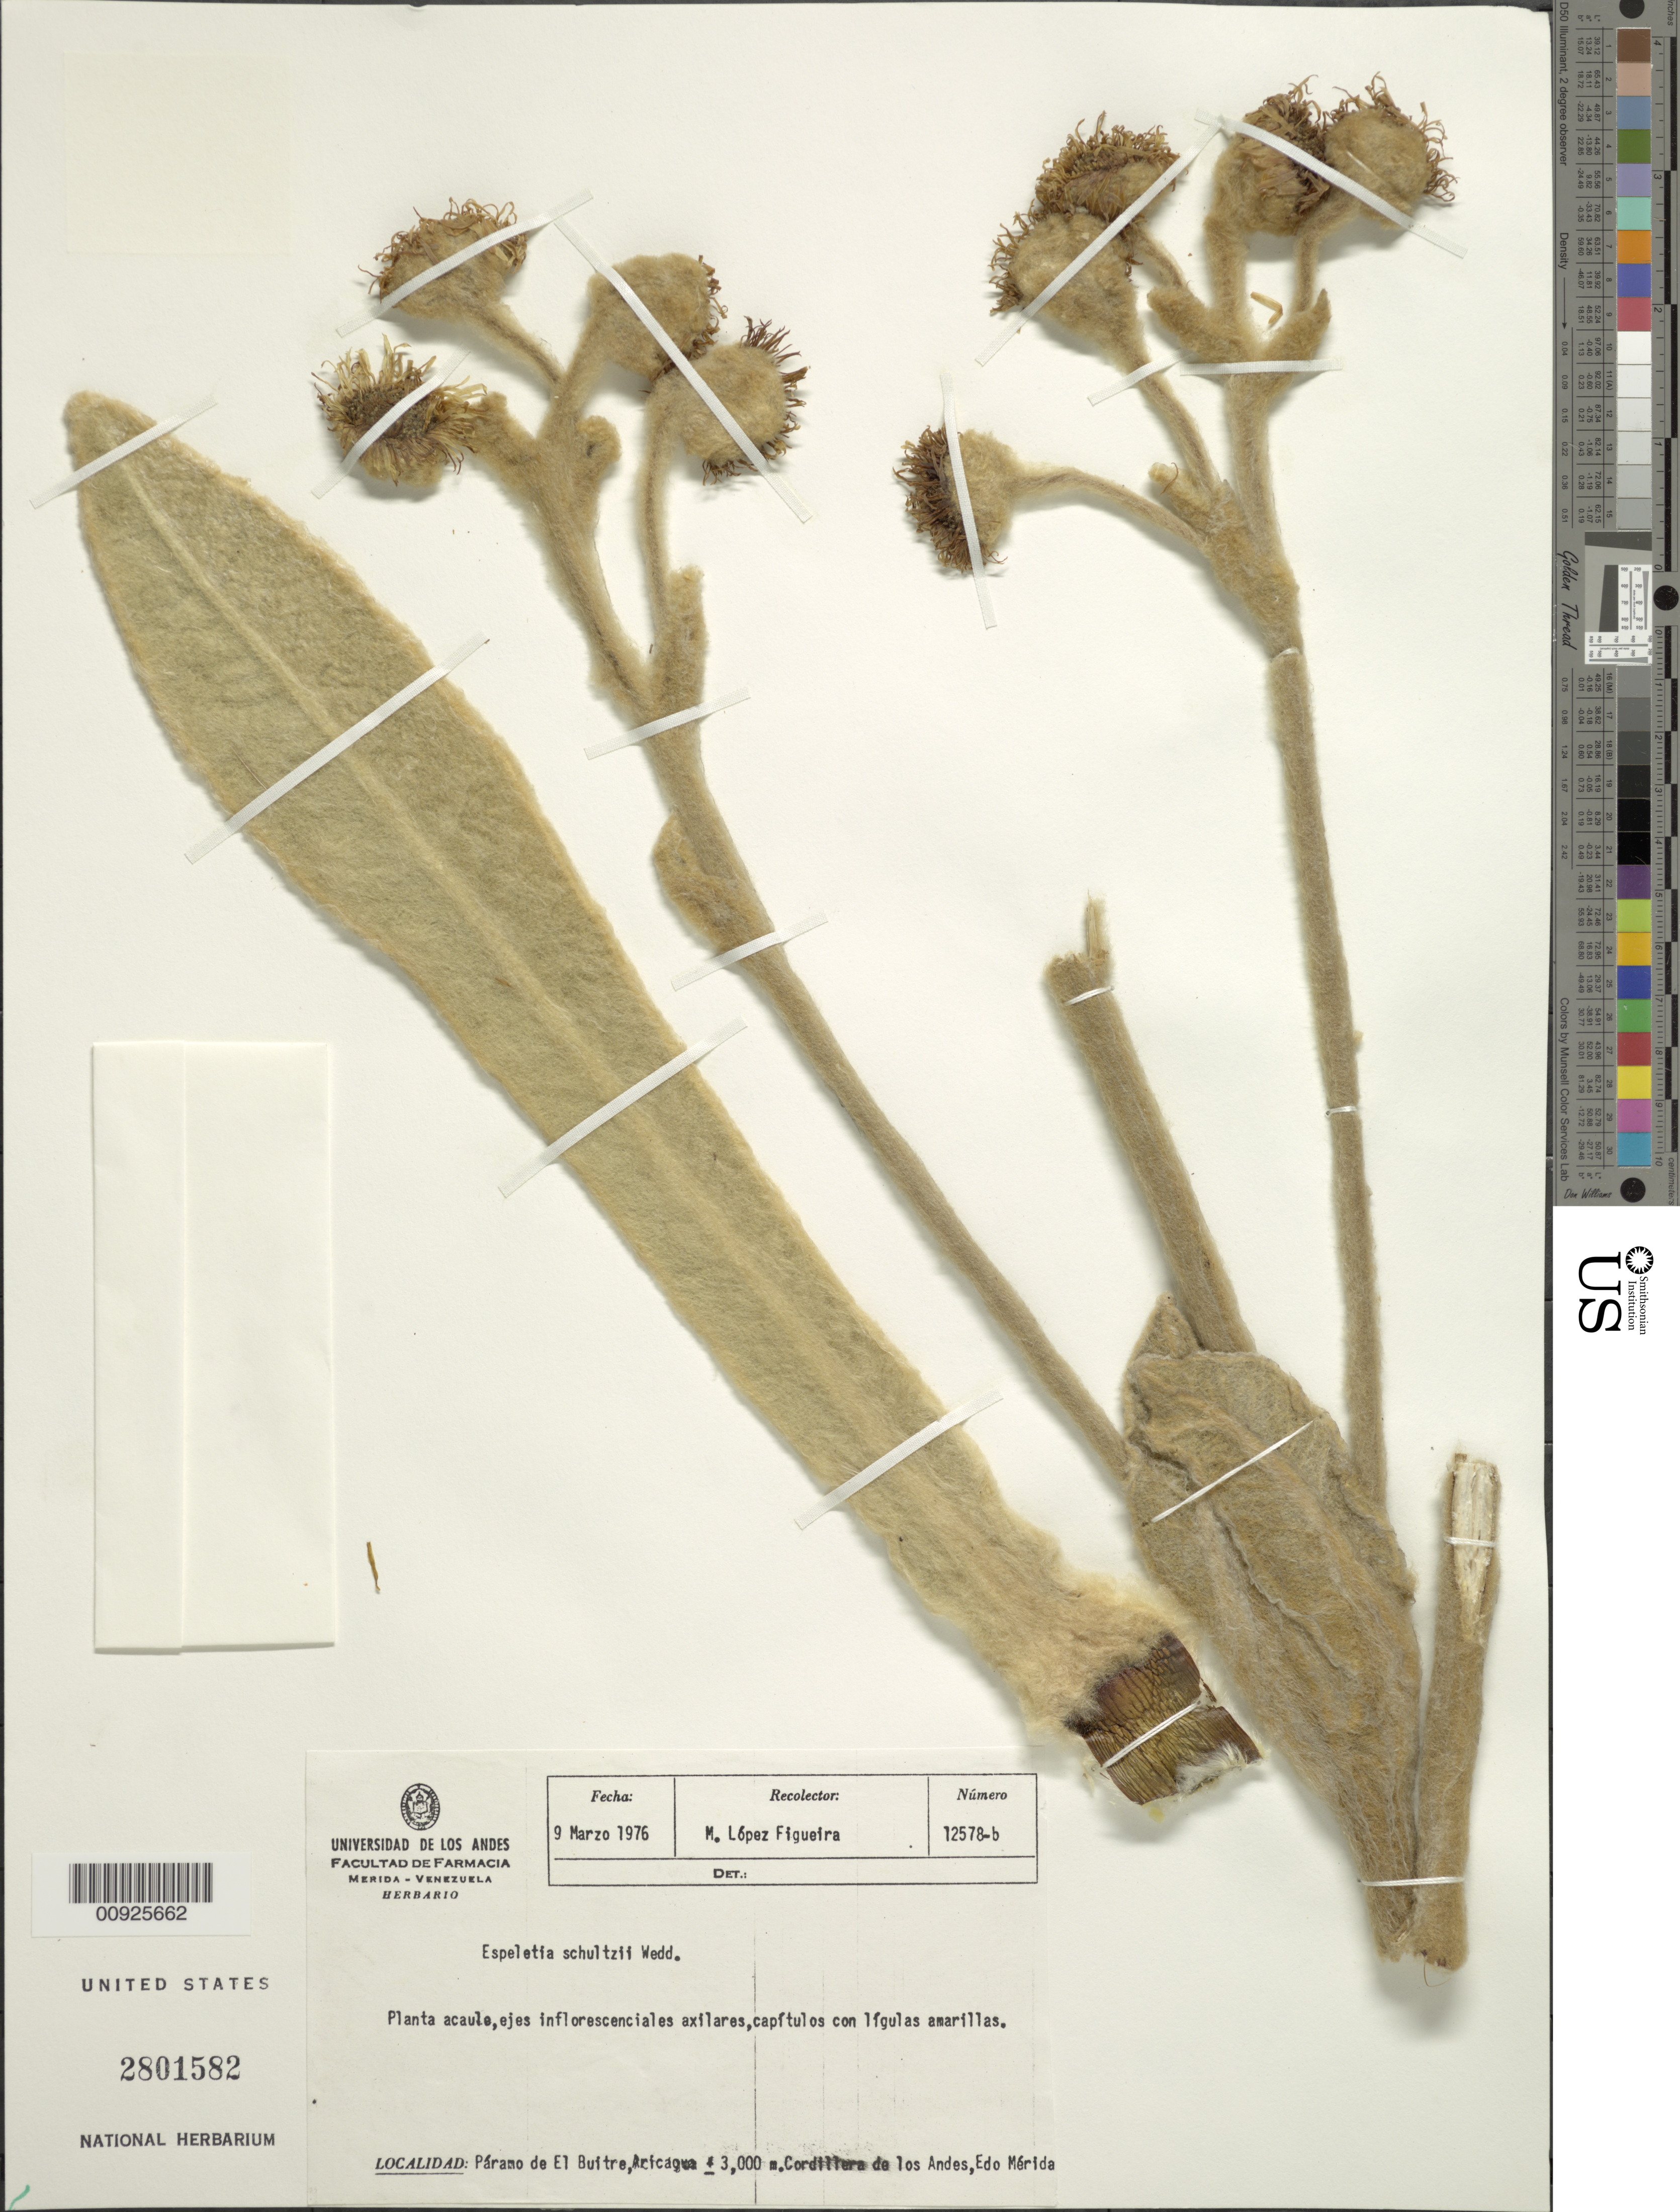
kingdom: Plantae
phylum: Tracheophyta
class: Magnoliopsida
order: Asterales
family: Asteraceae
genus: Espeletia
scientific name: Espeletia schultzii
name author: Wedd.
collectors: M. López Figueiras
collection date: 1976-03-09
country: Venezuela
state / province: Mérida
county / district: Aricagua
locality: Páramo del Buitre. Páramo de El Buitre, Aricagua.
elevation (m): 3000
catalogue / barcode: US 2801582